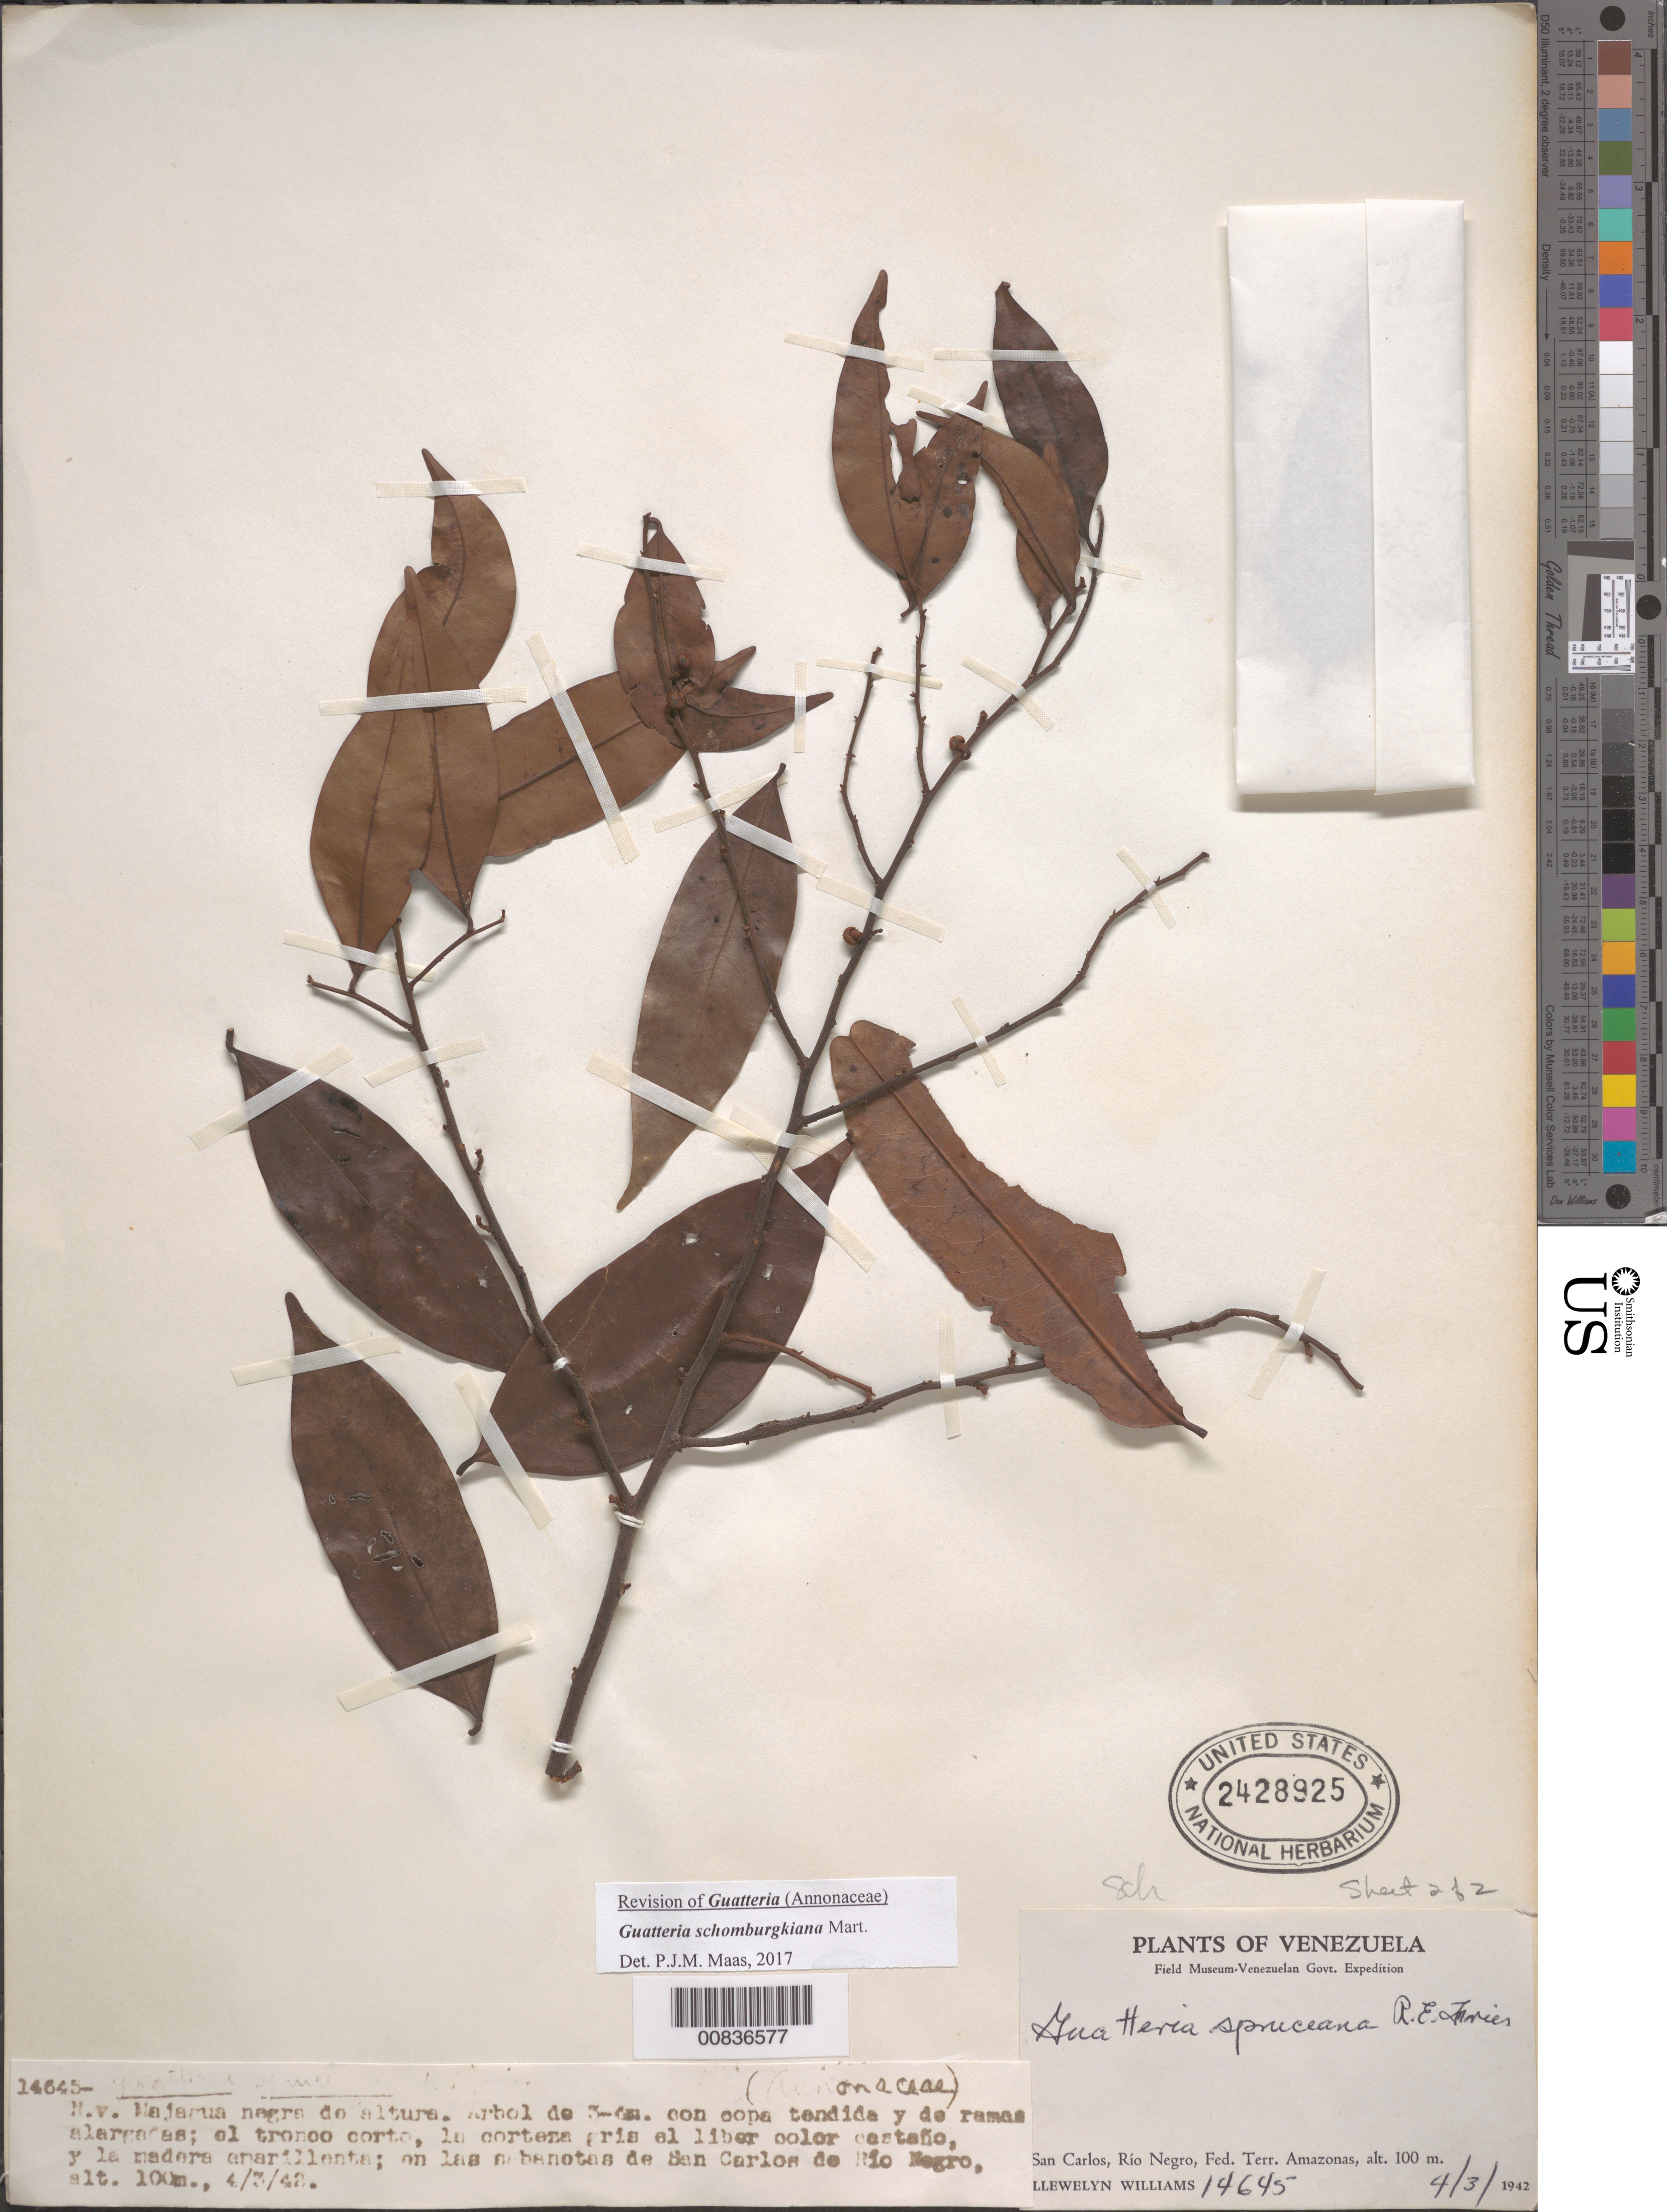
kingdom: Plantae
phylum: Tracheophyta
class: Magnoliopsida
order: Magnoliales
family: Annonaceae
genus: Guatteria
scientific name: Guatteria schomburgkiana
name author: Mart.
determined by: Maas, Paul J.; Maas, H.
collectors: Ll. Williams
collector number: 14645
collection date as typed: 4-Mar-42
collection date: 1942-03-04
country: Venezuela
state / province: Amazonas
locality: San Carlos de Río Negro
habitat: Savanna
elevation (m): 100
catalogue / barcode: US 2428925